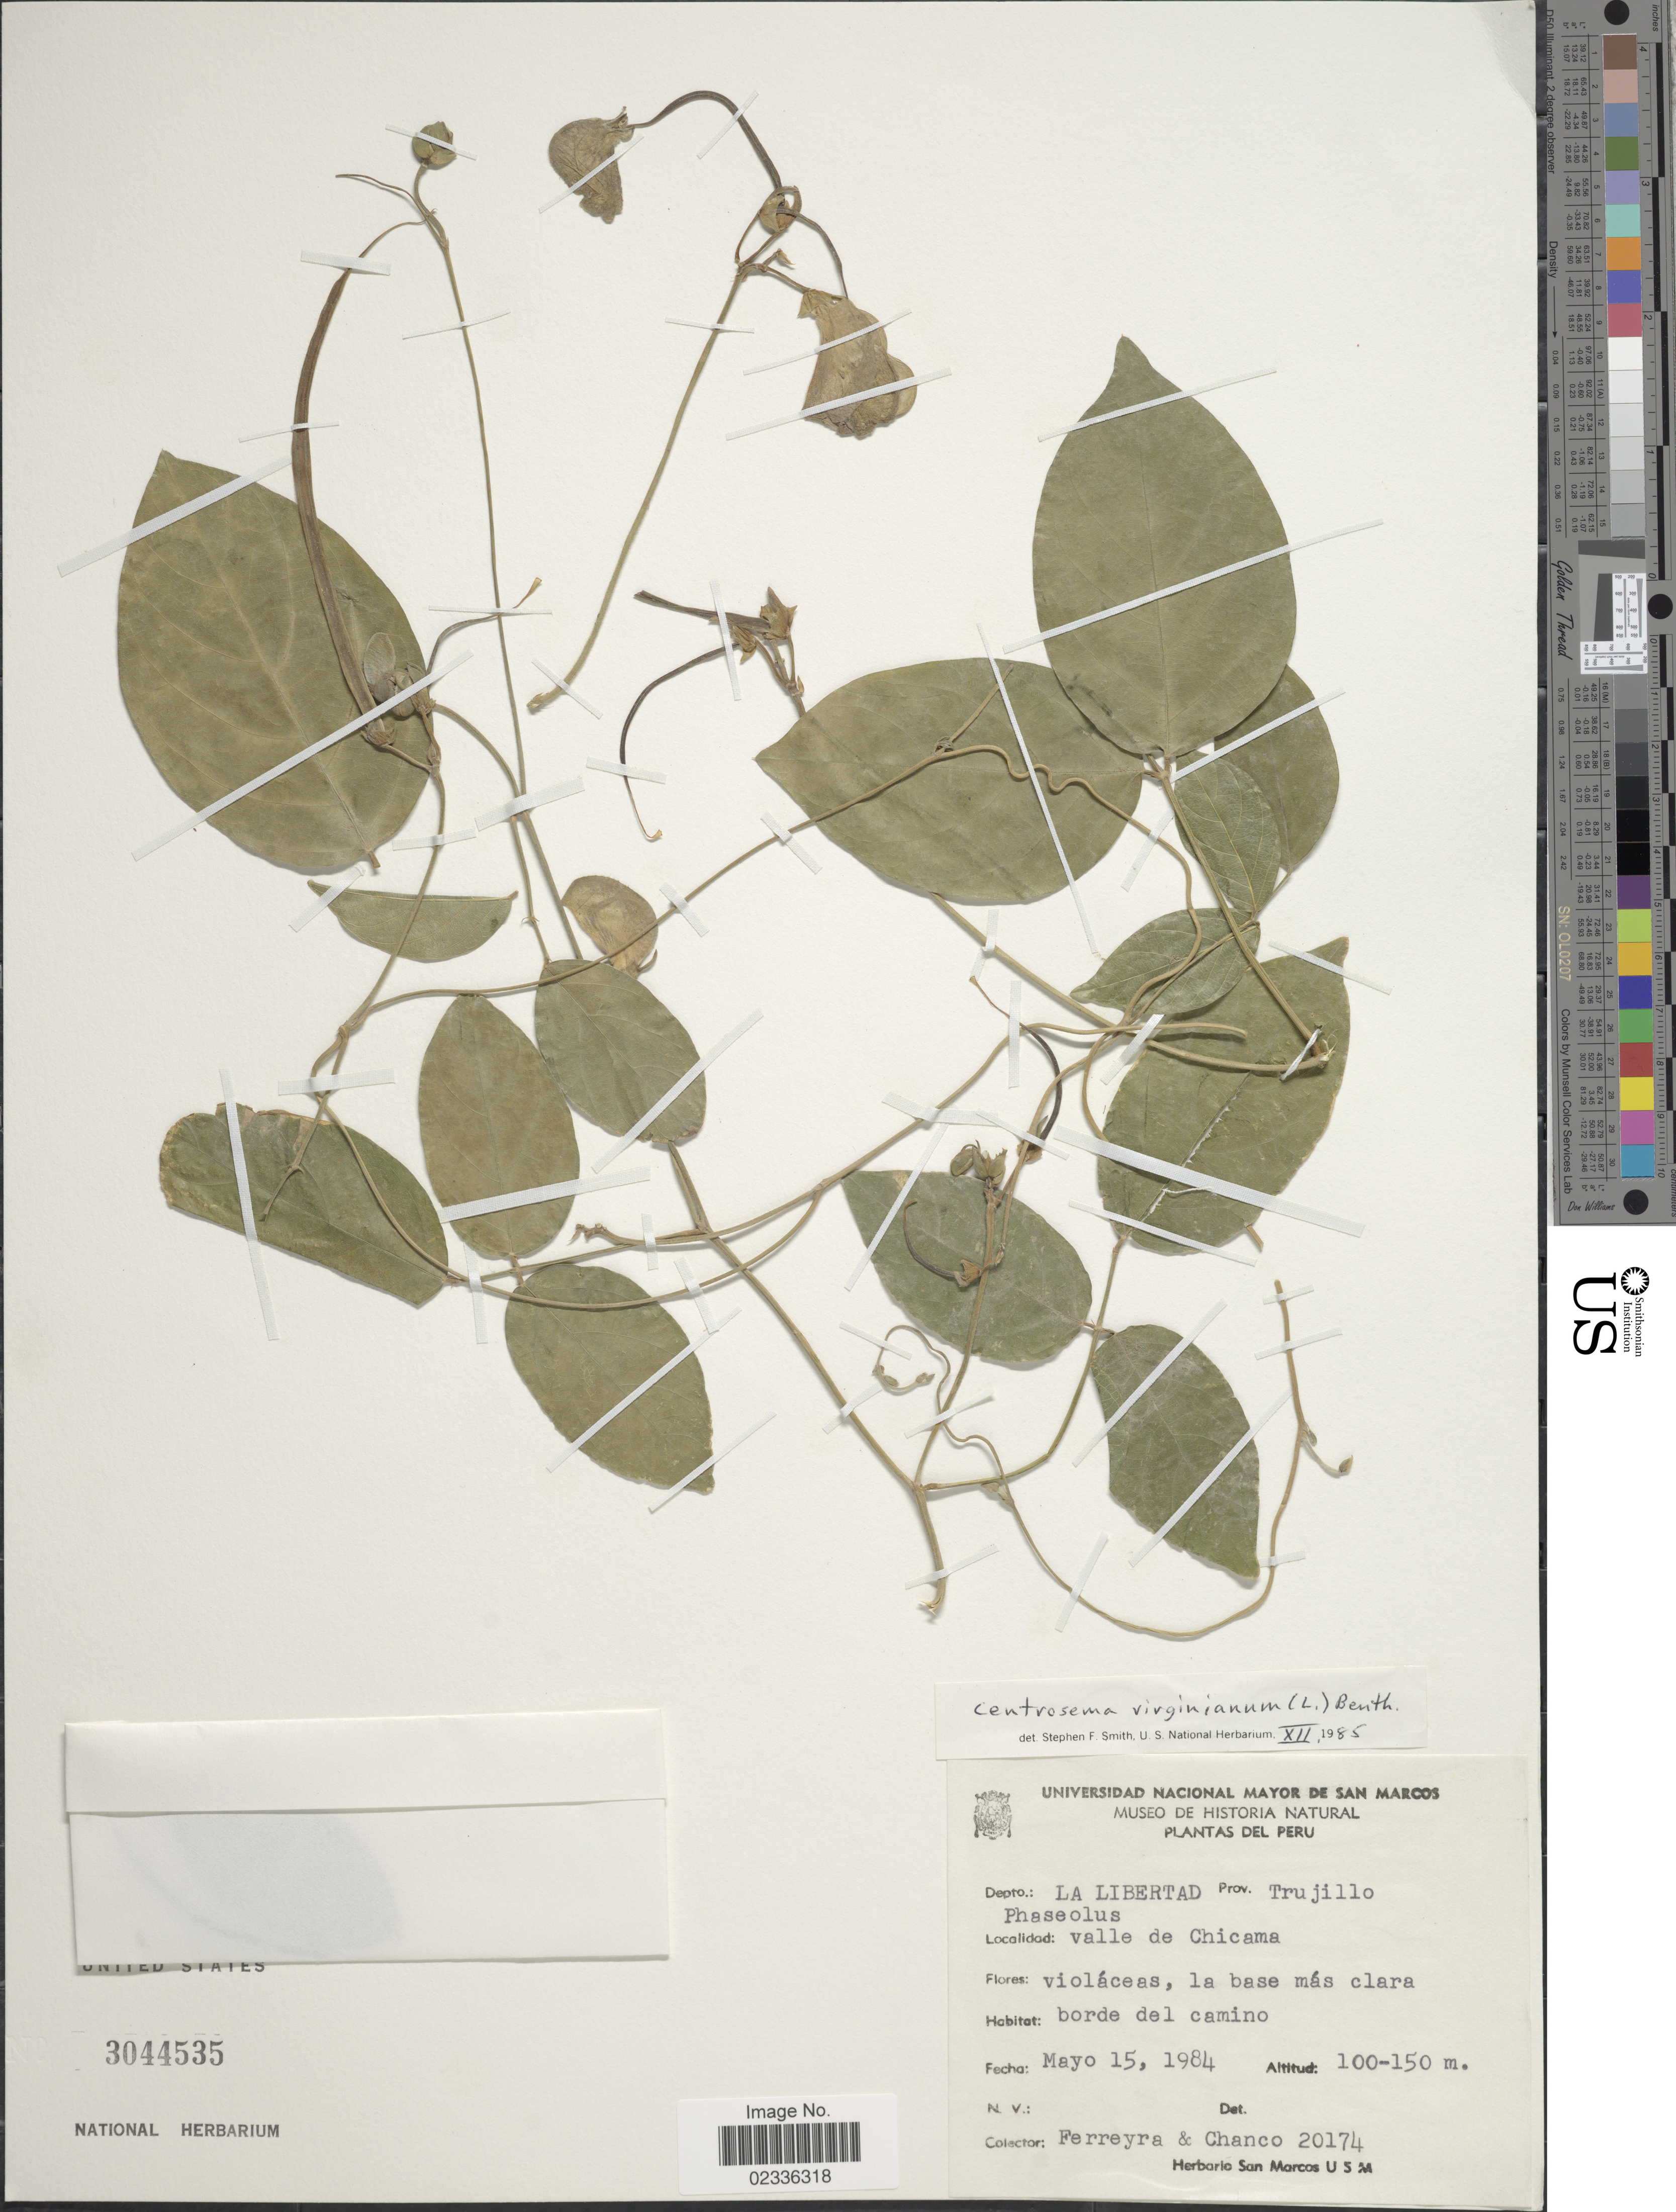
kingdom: Plantae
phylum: Tracheophyta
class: Magnoliopsida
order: Fabales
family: Fabaceae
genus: Centrosema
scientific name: Centrosema virginianum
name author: (L.) Benth.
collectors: Ferreyra & -. Chanco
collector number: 20174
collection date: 1984-05-15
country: Peru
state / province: La Libertad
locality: Prov. Trujillo, valle de Chicama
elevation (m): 100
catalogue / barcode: US 3044535